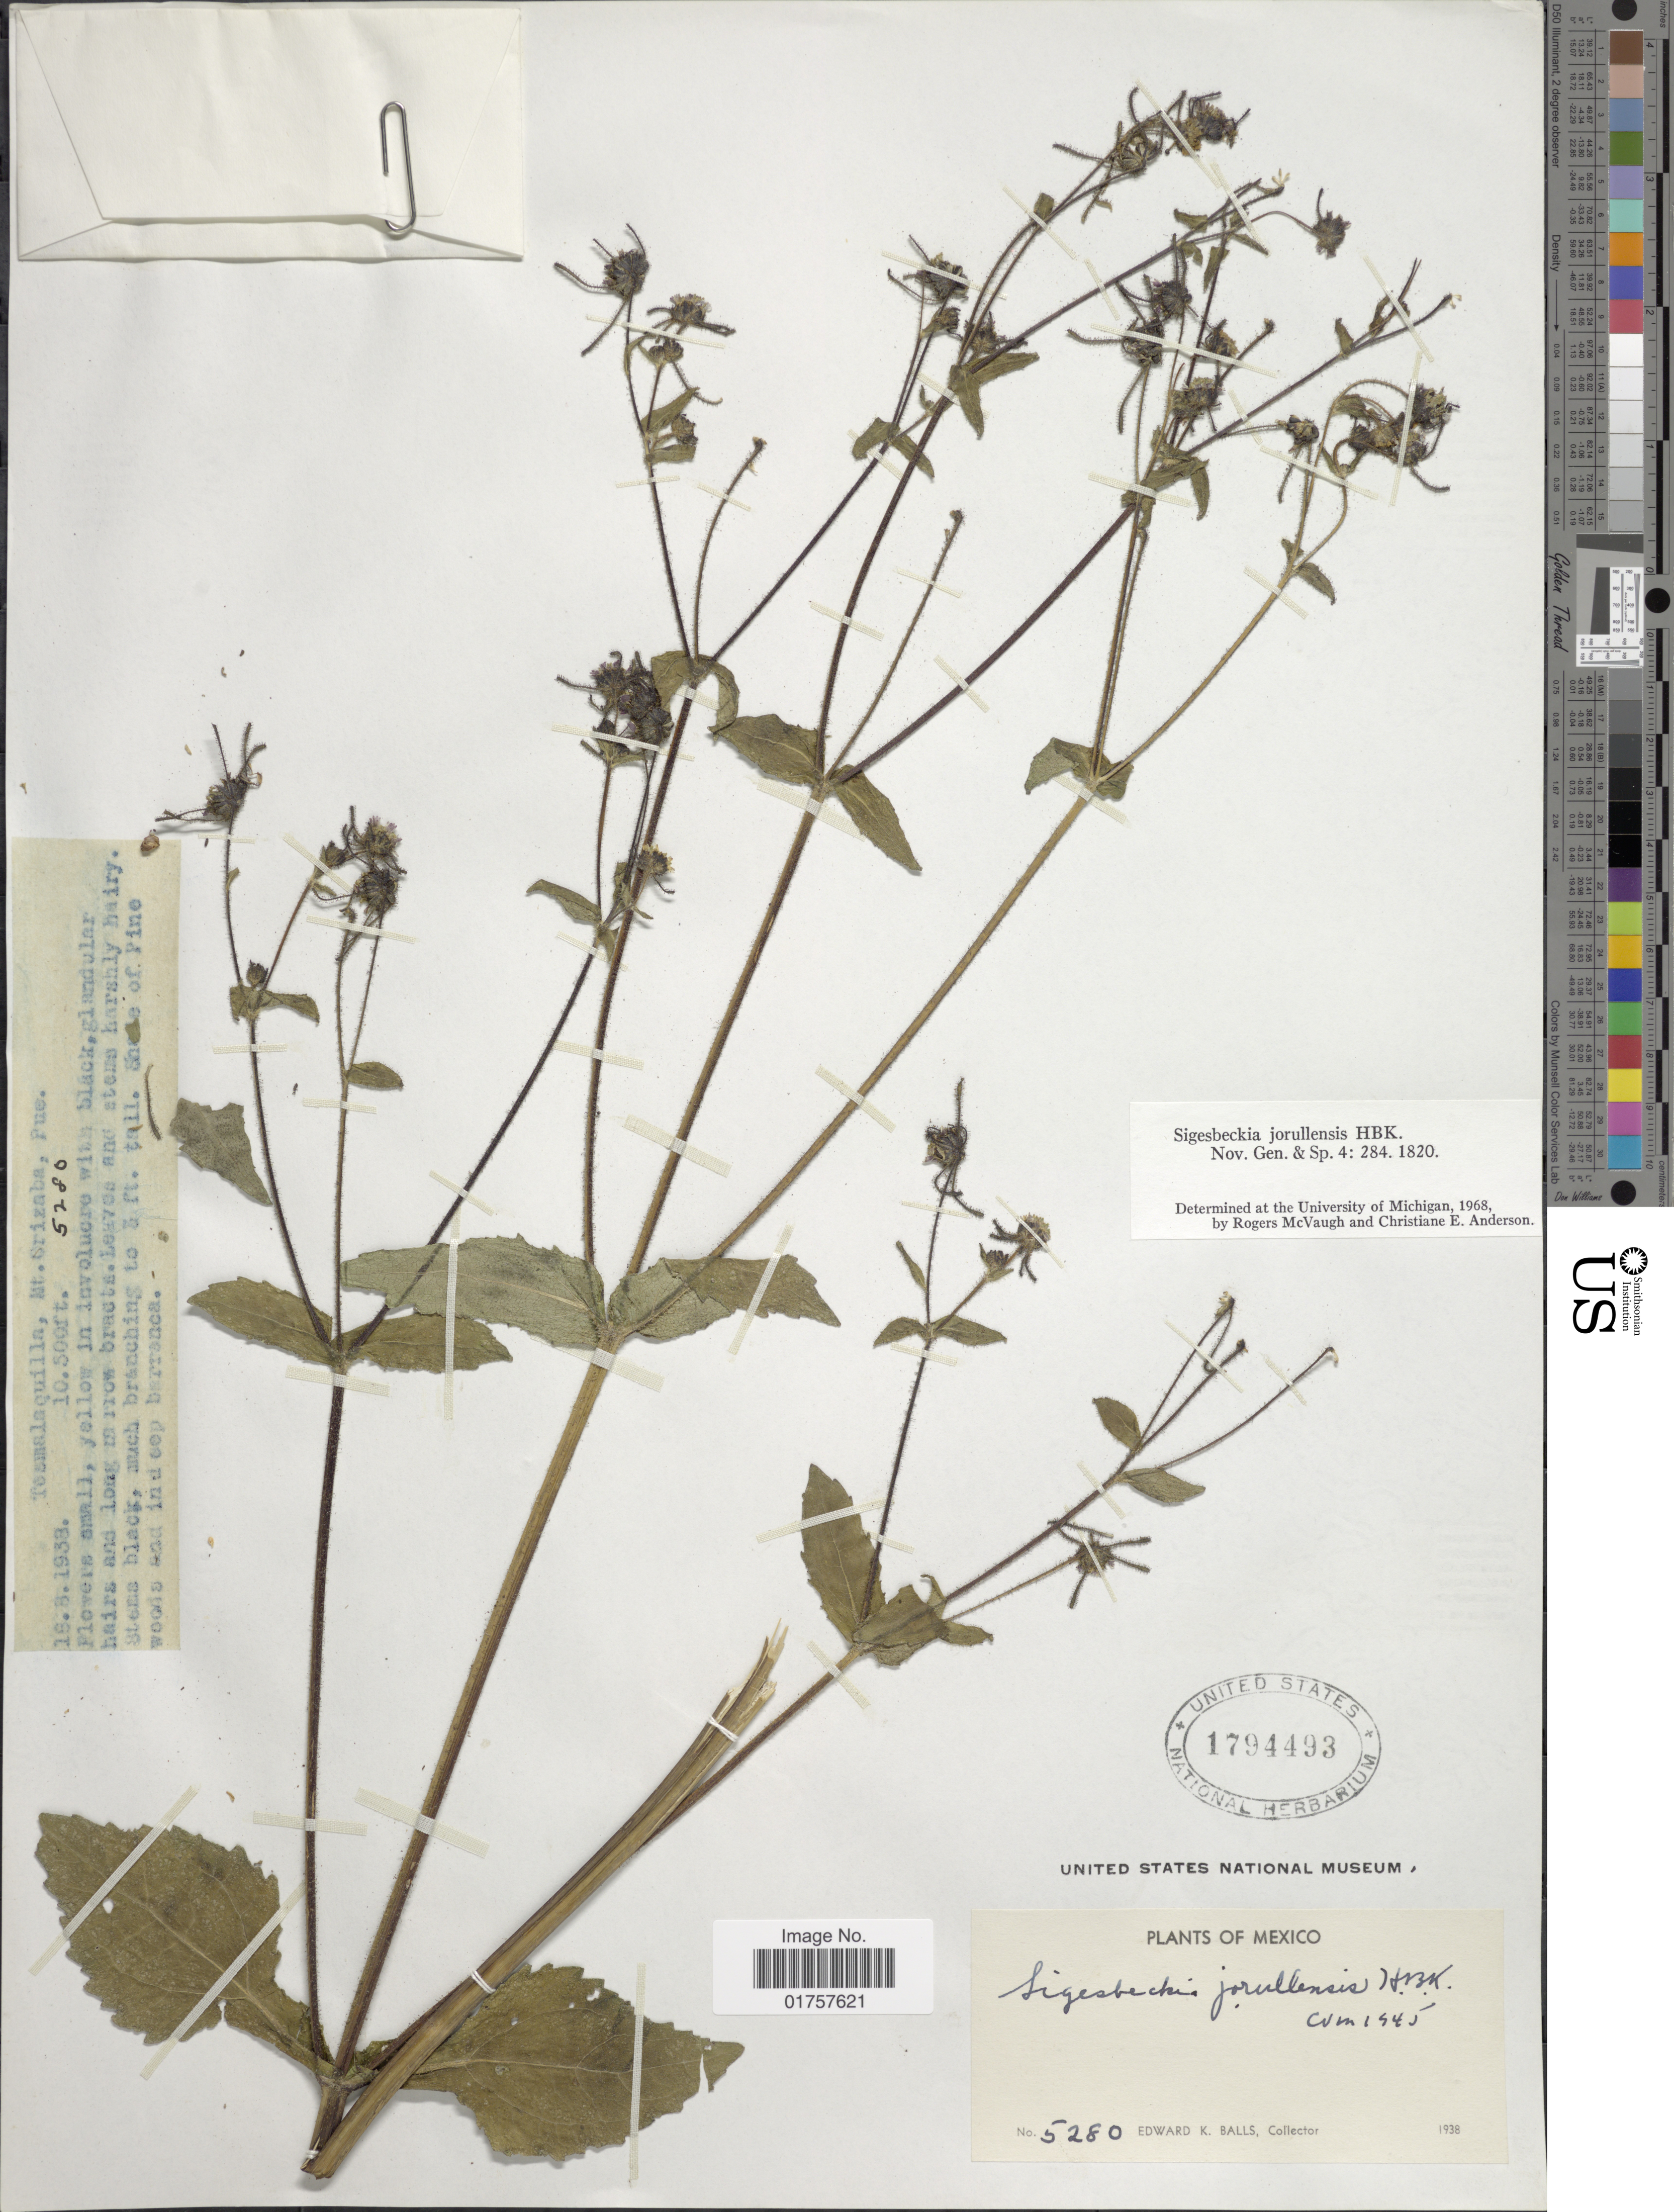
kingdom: Plantae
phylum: Tracheophyta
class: Magnoliopsida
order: Asterales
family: Asteraceae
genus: Sigesbeckia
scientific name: Sigesbeckia jorullensis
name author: Kunth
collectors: E. K. Balls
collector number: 5280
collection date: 1938-08-18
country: Mexico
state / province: Puebla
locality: Tesmalaquilla, Mt. Orizaba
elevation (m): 3200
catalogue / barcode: US 1794493